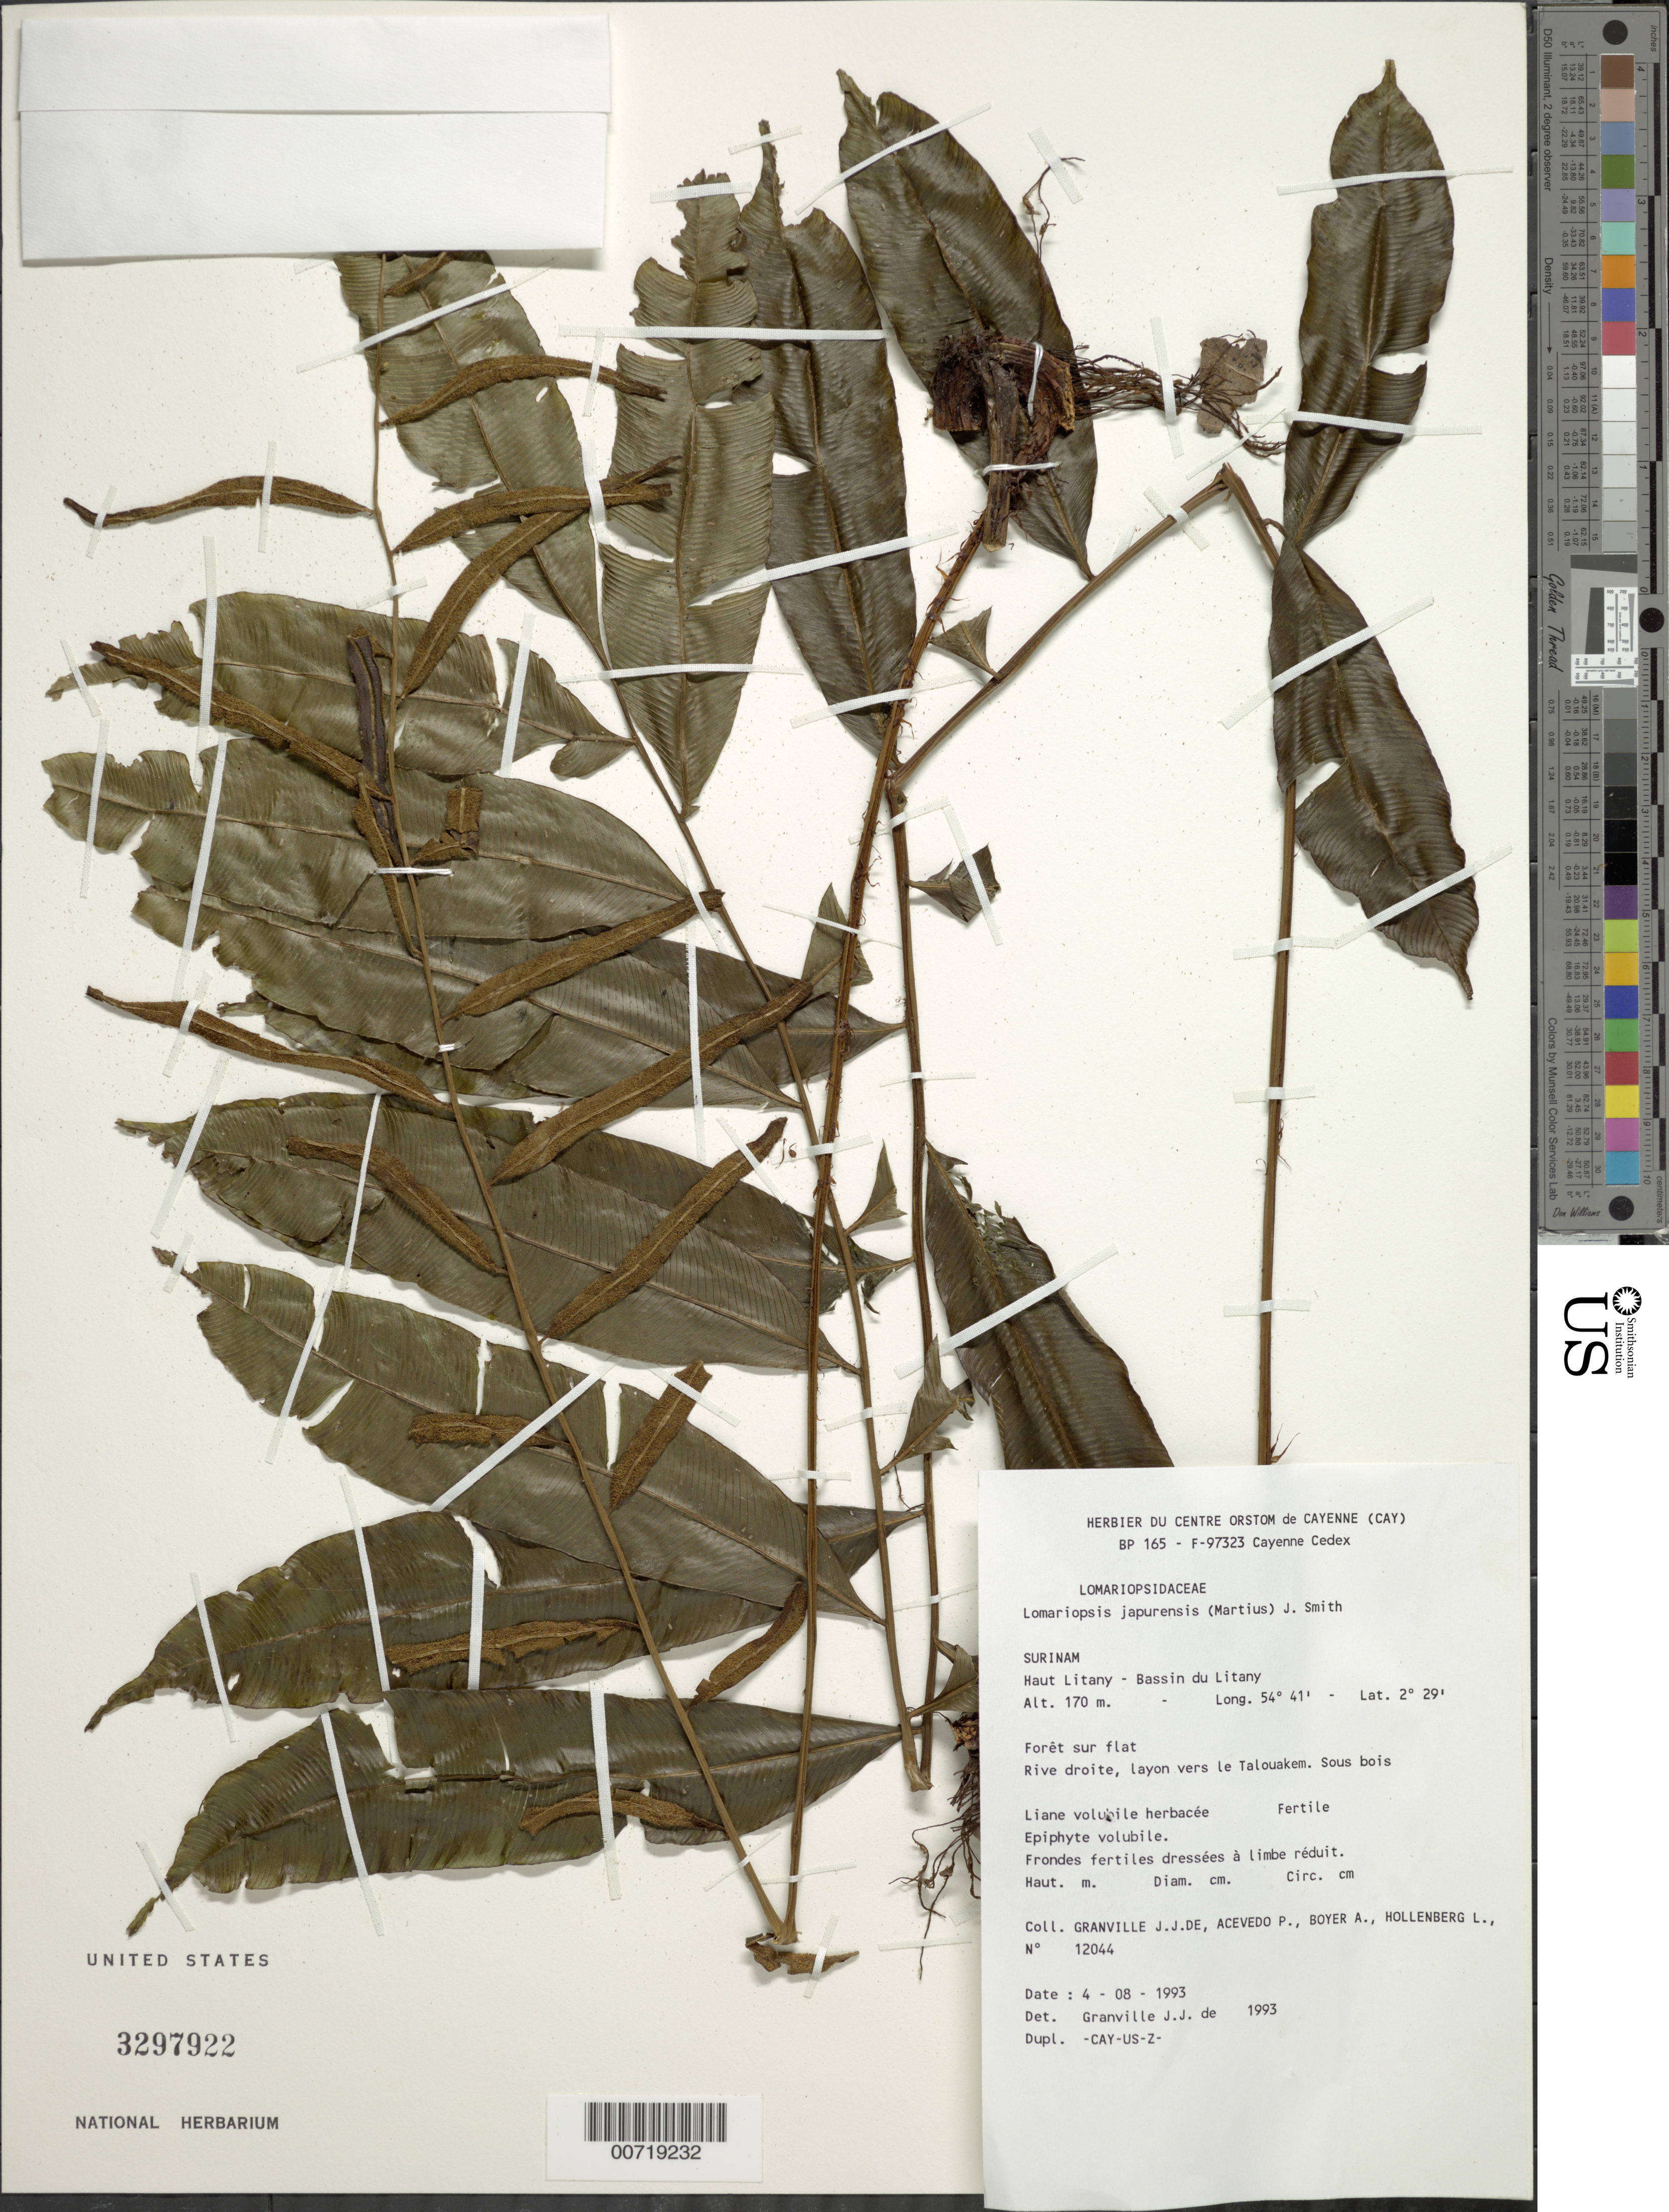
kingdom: Plantae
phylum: Tracheophyta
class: Polypodiopsida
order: Polypodiales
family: Lomariopsidaceae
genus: Lomariopsis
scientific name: Lomariopsis marginata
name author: Kuhn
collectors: J.-J. de Granville, P. Acevedo-Rodr., A. Boyer & L. Hollenberg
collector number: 12044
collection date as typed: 4-Aug-93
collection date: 1993-08-04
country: Suriname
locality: Haut Litany, Bassin du Litany, rive droit, layon vers le Talouakem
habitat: Forest on flatland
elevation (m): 170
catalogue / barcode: US 3297922